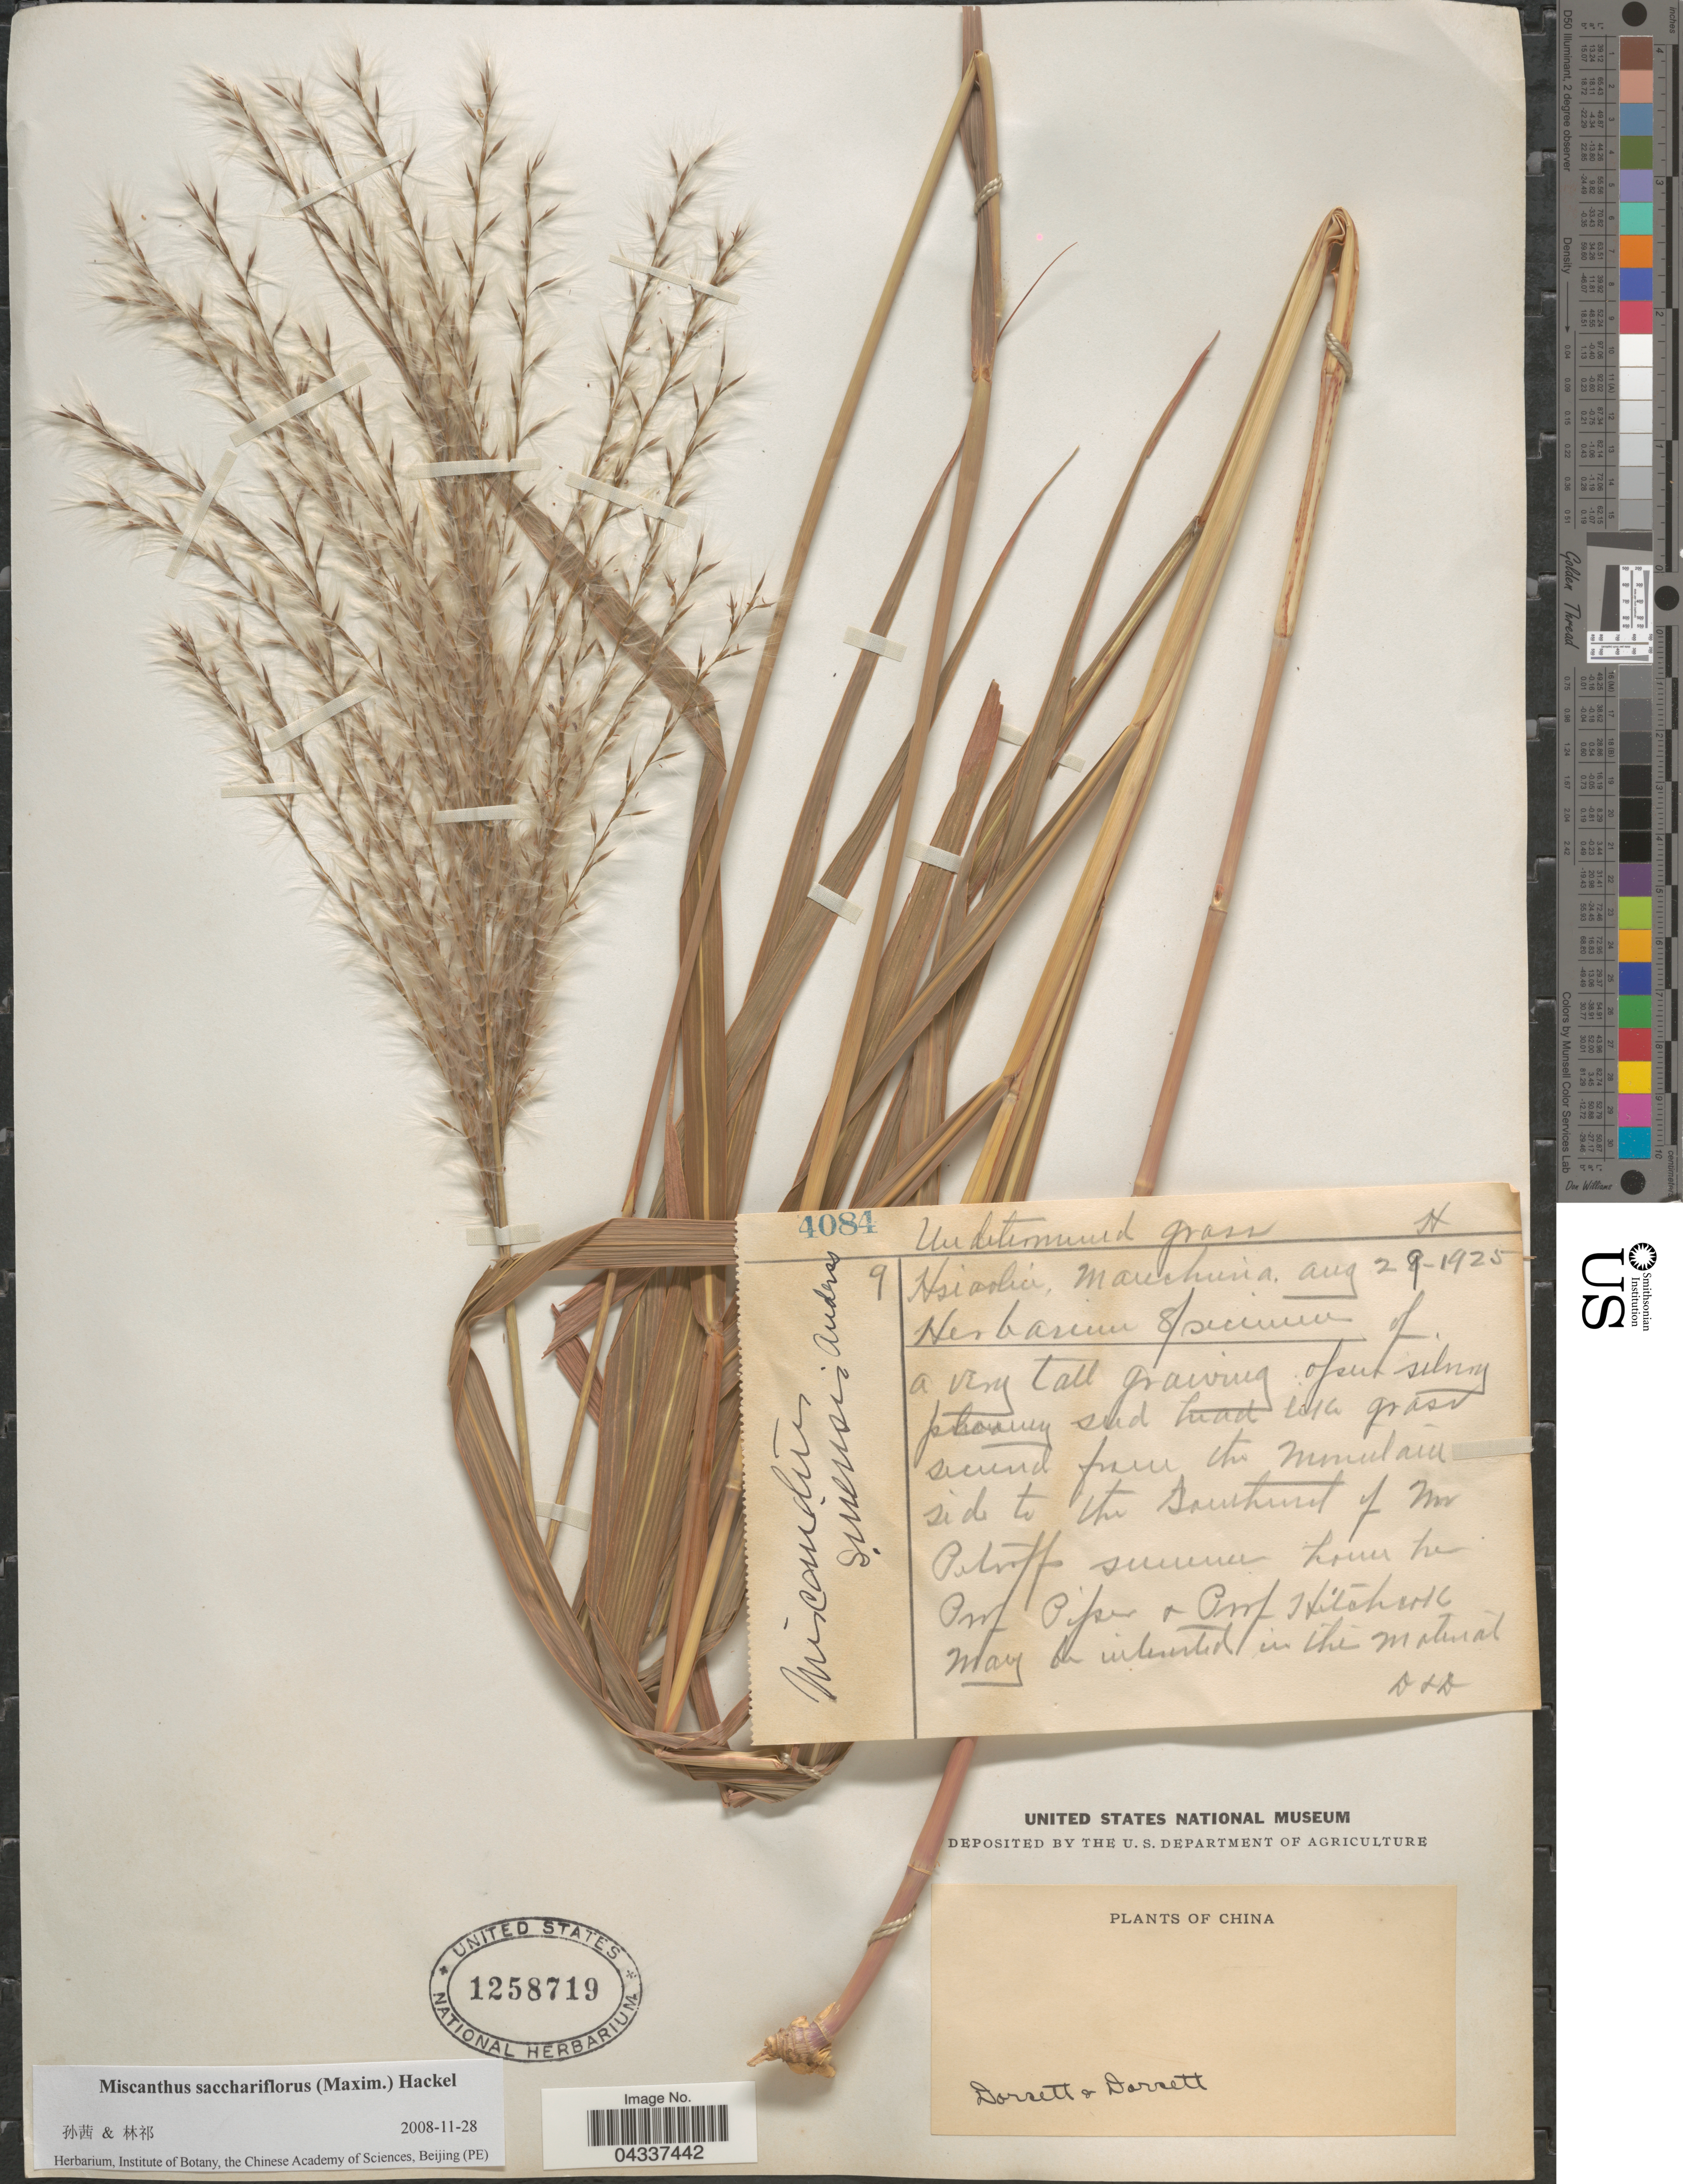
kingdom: Plantae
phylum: Tracheophyta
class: Liliopsida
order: Poales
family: Poaceae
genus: Miscanthus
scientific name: Miscanthus sacchariflorus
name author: (Maxim.) Hack.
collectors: -- Dorsett & -- Dorsett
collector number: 4084?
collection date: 1925-08-29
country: China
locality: Hsiaouliu. Manchuria.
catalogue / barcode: US 1258719